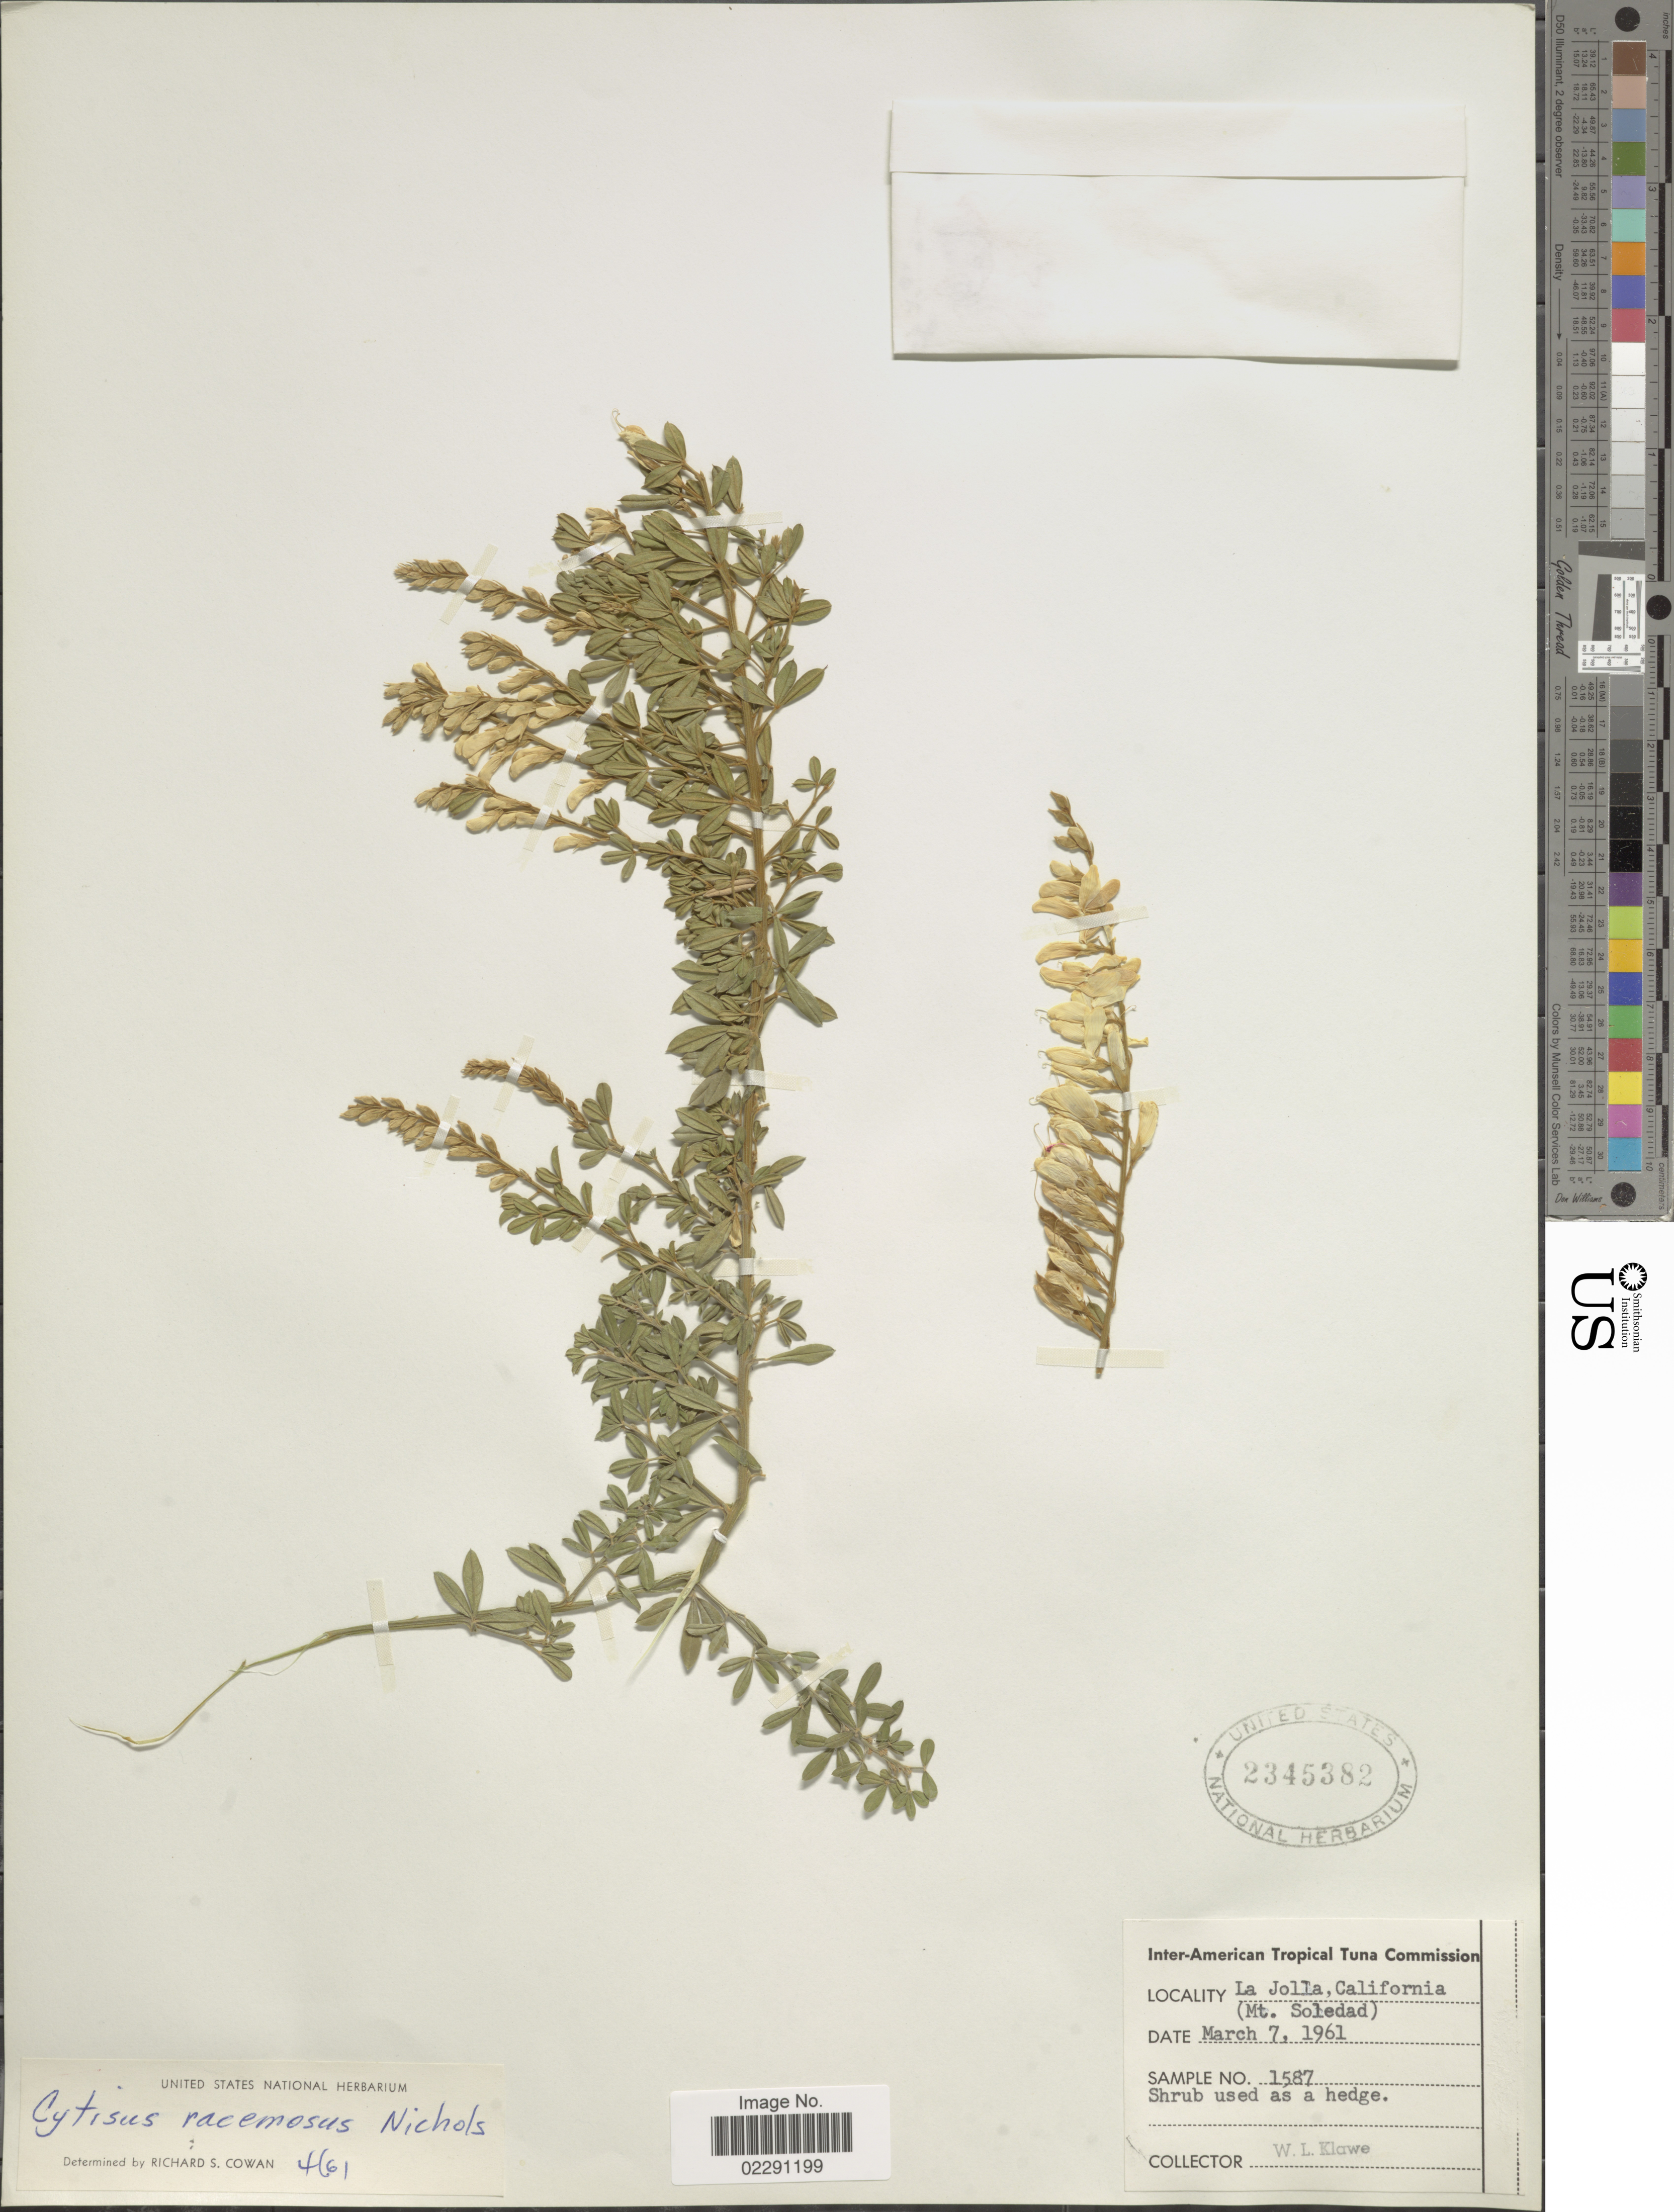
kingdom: Plantae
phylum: Tracheophyta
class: Magnoliopsida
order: Fabales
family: Fabaceae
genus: Cytisus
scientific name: Cytisus racemosus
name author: Hort.-Cf. Marnock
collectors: W. Klawe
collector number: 1587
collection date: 1961-03-07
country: United States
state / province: California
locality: La Jolla (Mt. Soledad).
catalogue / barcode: US 2345382